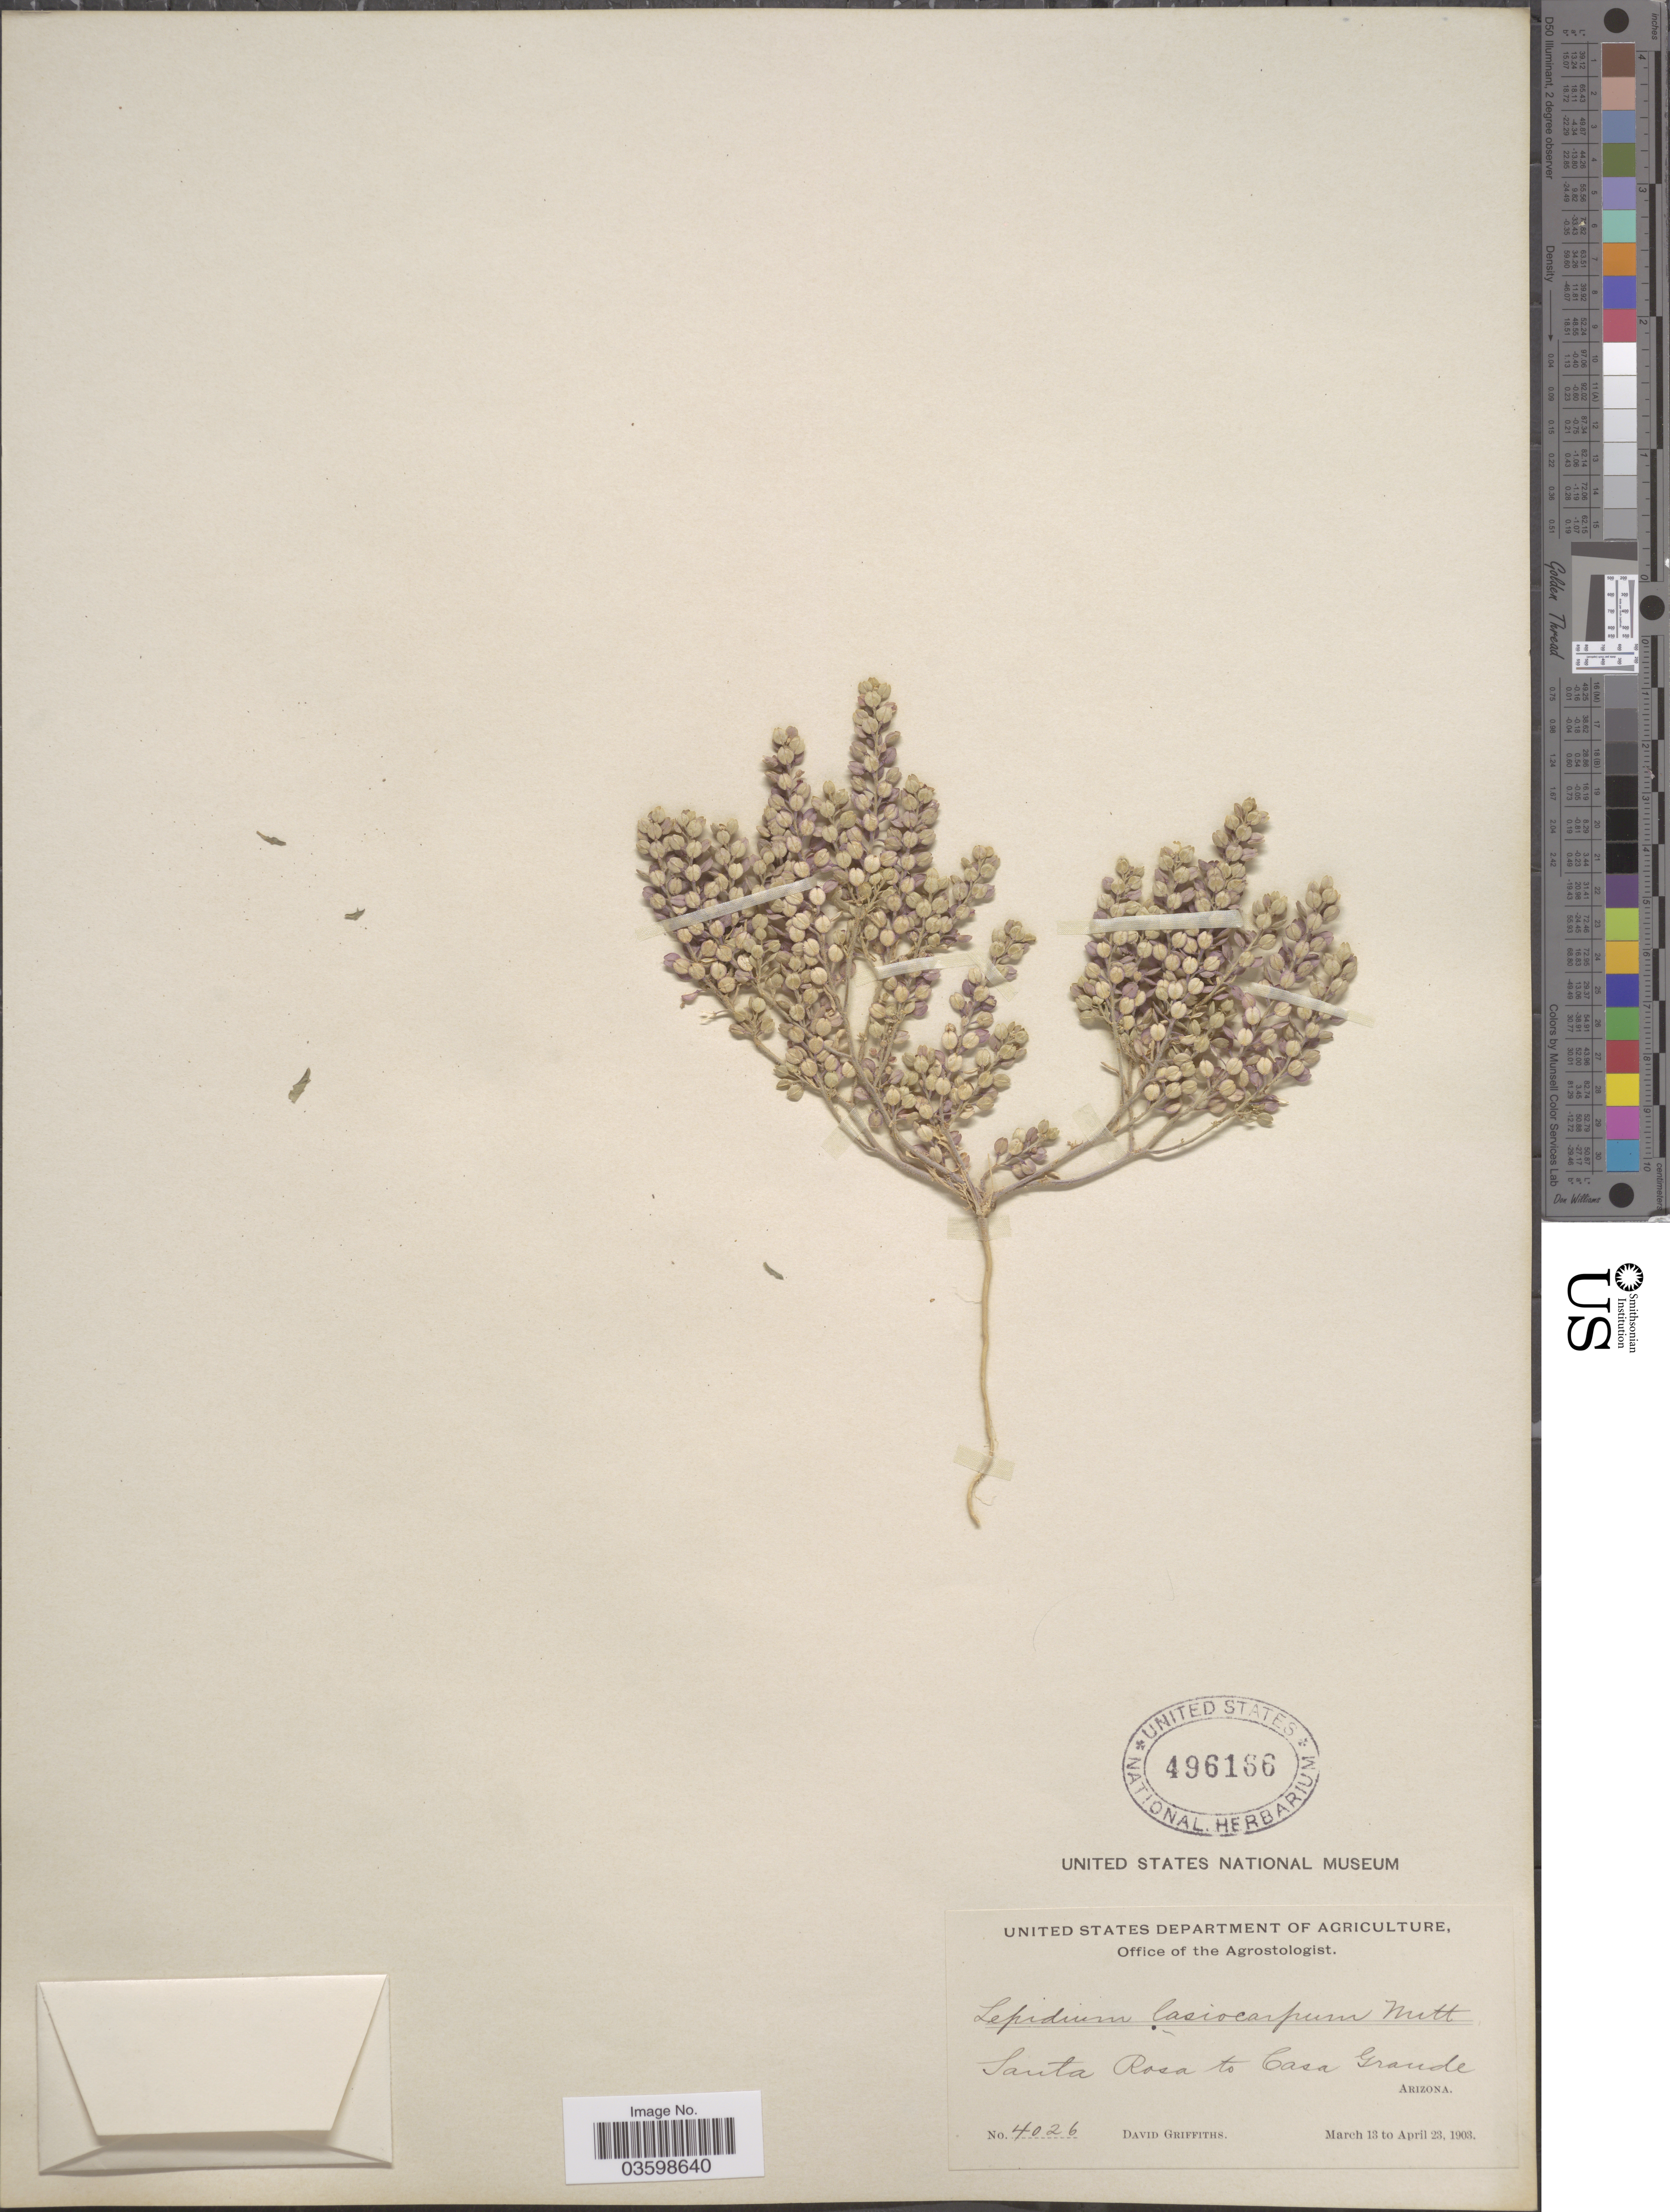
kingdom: Plantae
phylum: Tracheophyta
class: Magnoliopsida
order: Brassicales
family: Brassicaceae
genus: Lepidium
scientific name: Lepidium lasiocarpum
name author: Nutt.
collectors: D. Griffiths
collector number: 4026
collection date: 1903-03-13/1903-04-23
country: United States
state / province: Arizona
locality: Santa Rosa to Casa Grande.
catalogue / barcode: US 496166